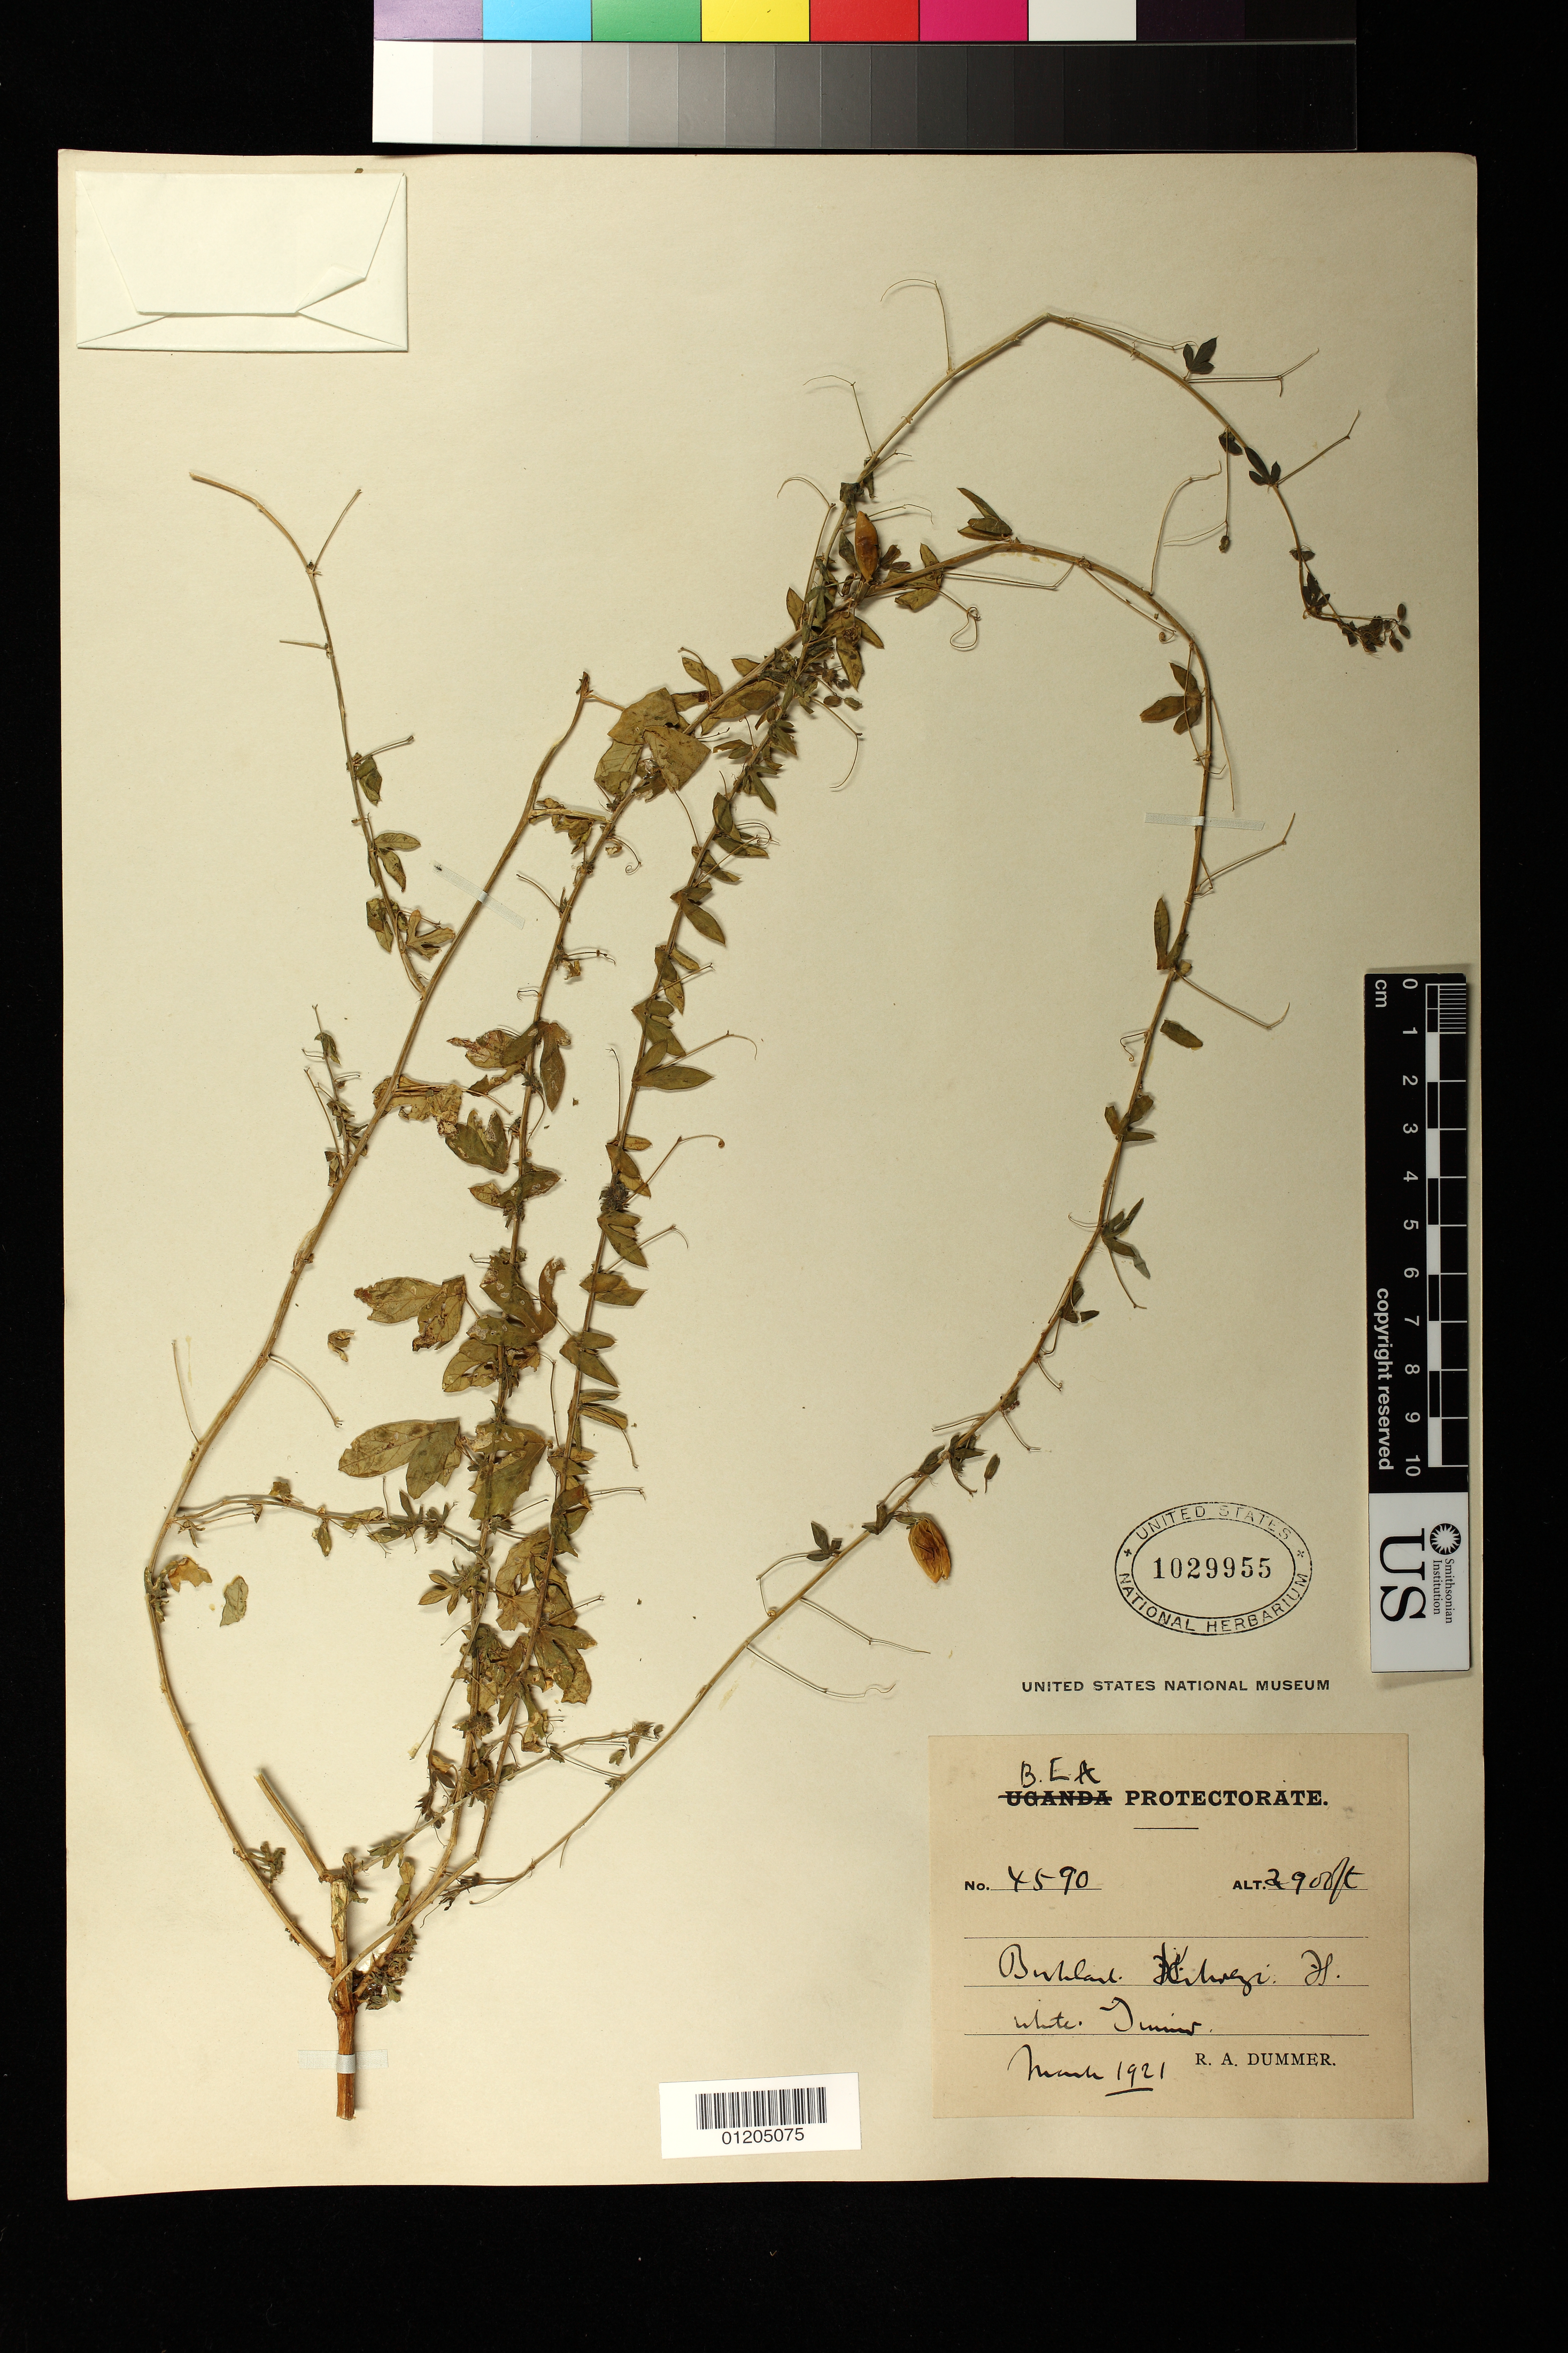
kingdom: Plantae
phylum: Tracheophyta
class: Magnoliopsida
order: Malpighiales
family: Passifloraceae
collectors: R. Dümmer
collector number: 4590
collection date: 1921-03-01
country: Kenya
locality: Buhland Kihregi (Kirigi) H. white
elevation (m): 884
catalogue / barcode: US 1029955